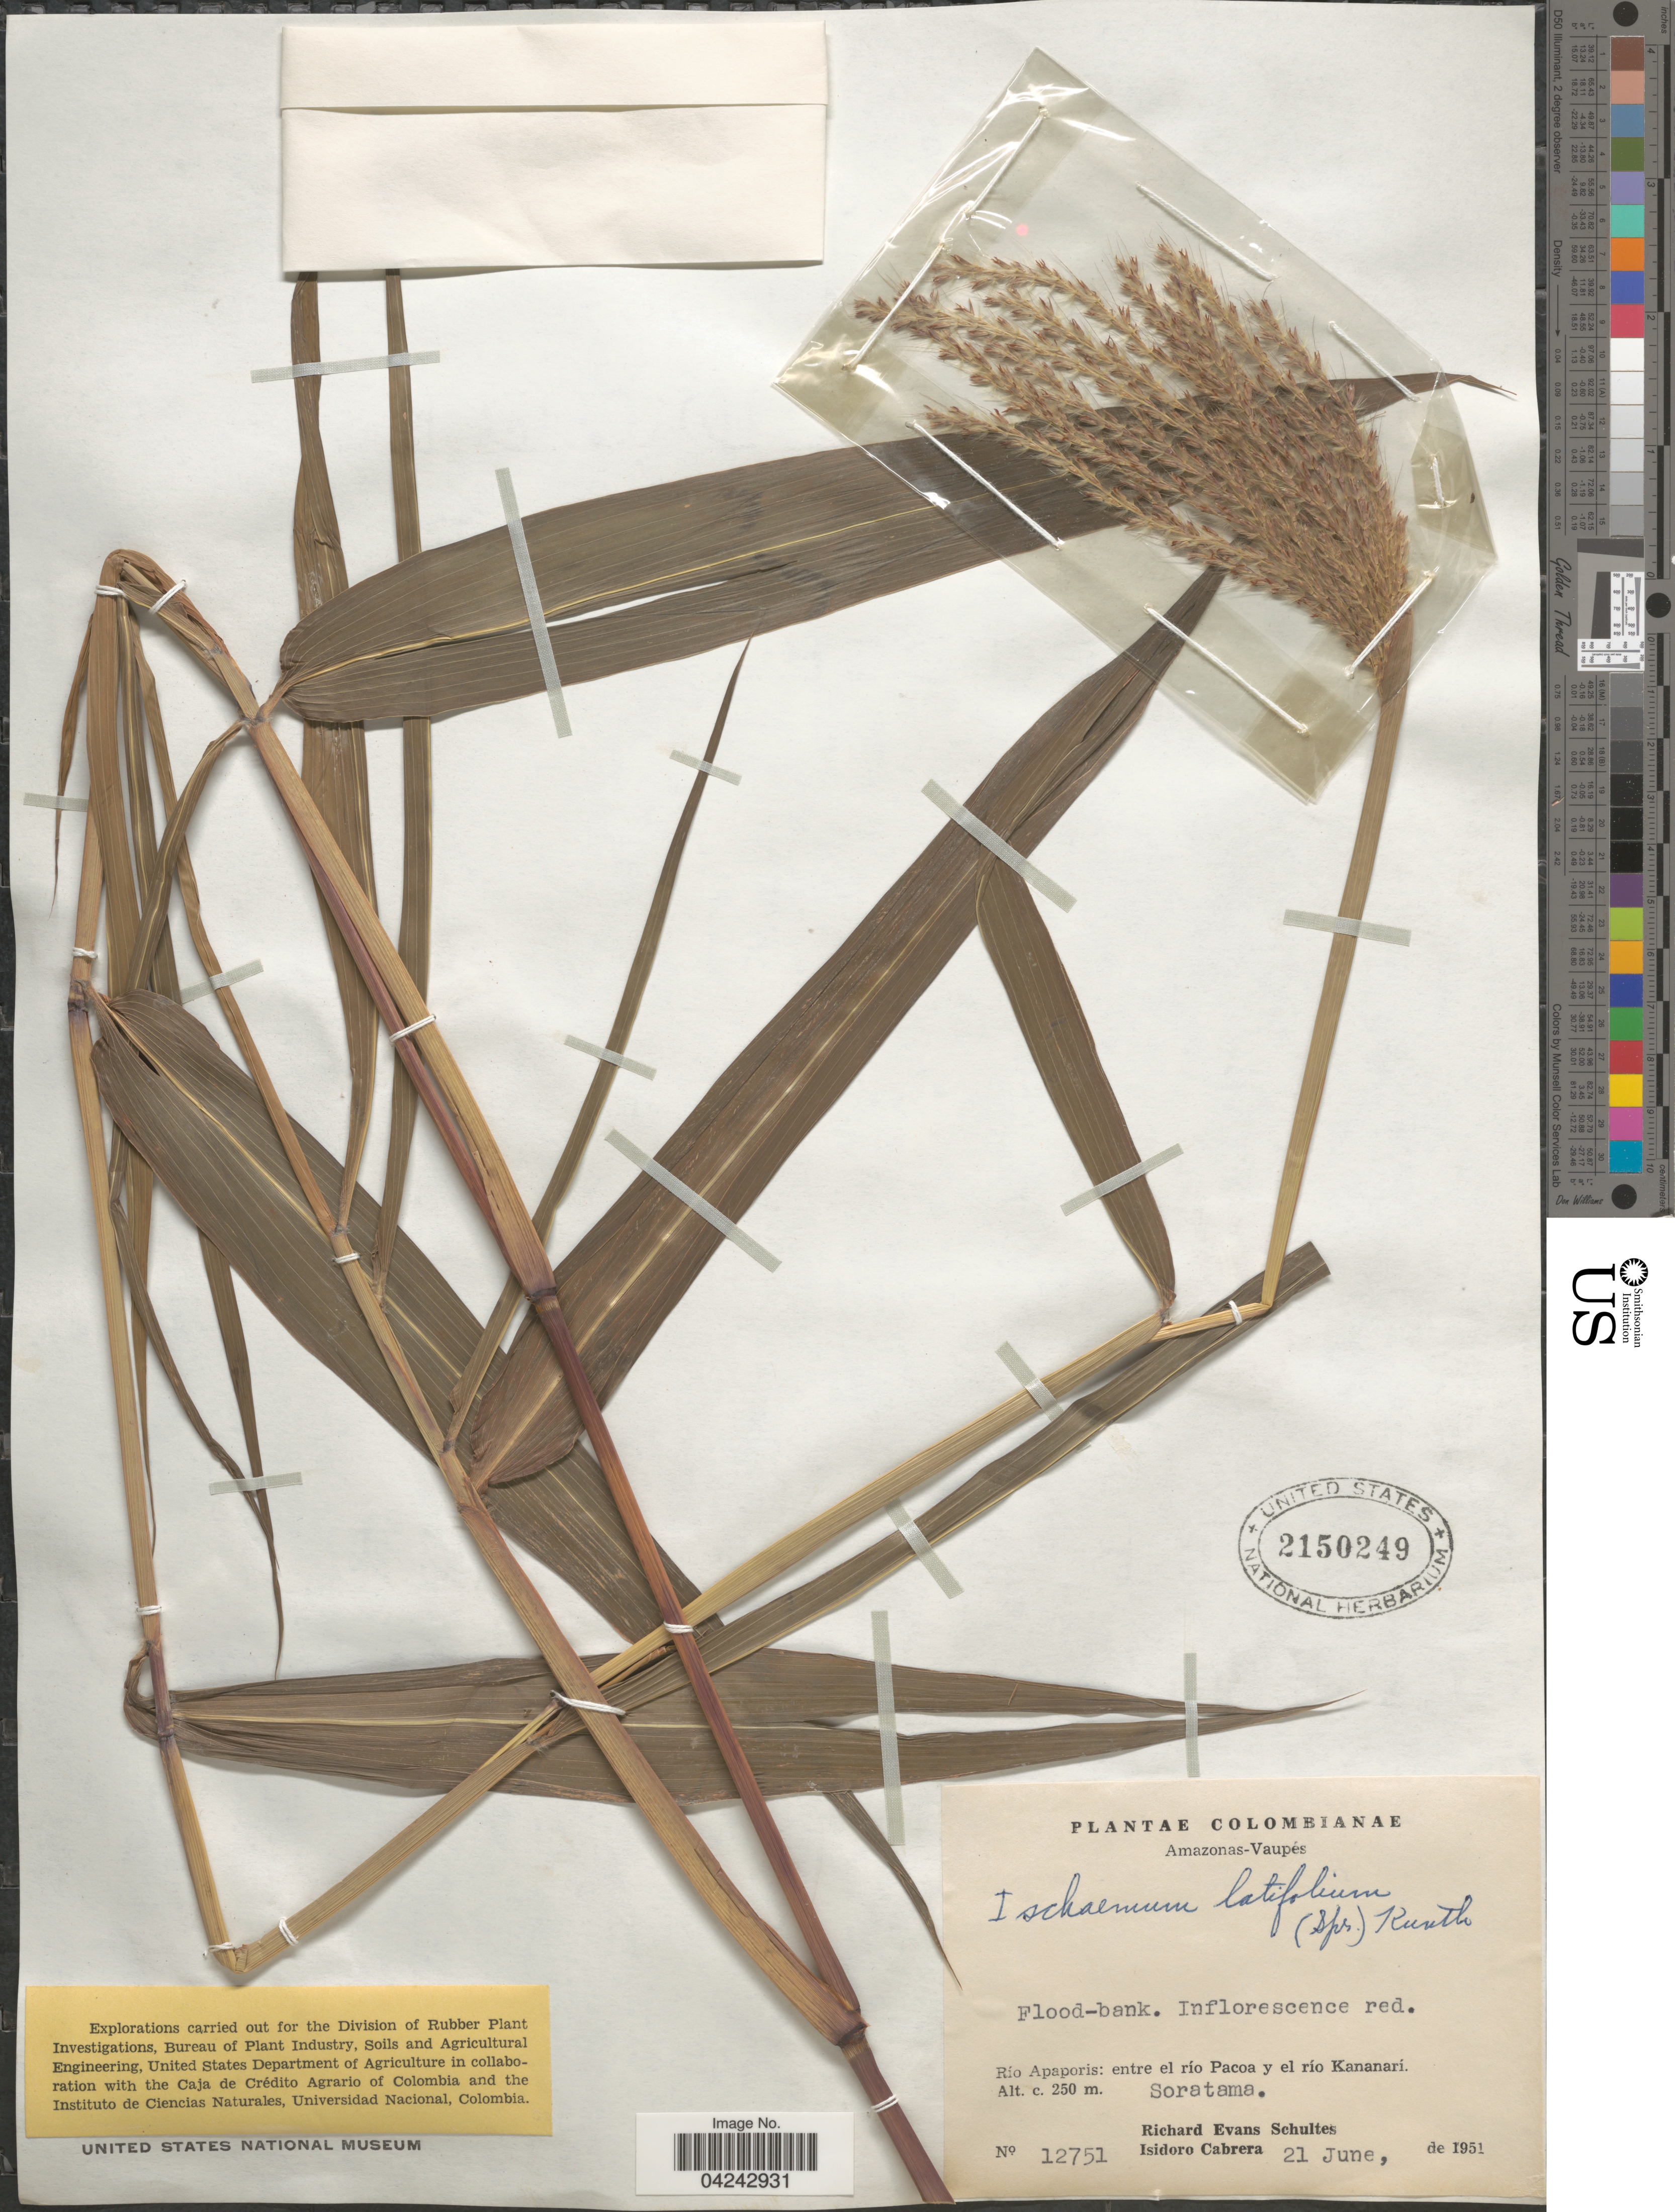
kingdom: Plantae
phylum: Tracheophyta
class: Liliopsida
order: Poales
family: Poaceae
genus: Ischaemum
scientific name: Ischaemum latifolium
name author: (Spreng.) Kunth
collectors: R. E. Schultes & I. Cabrera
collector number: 12751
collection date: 1951-06-21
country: Colombia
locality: Amazonas-Vaupés. Río Apaporis: entre el río Pacoa y el río Kananarí. Soratama.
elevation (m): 250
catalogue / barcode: US 2150249